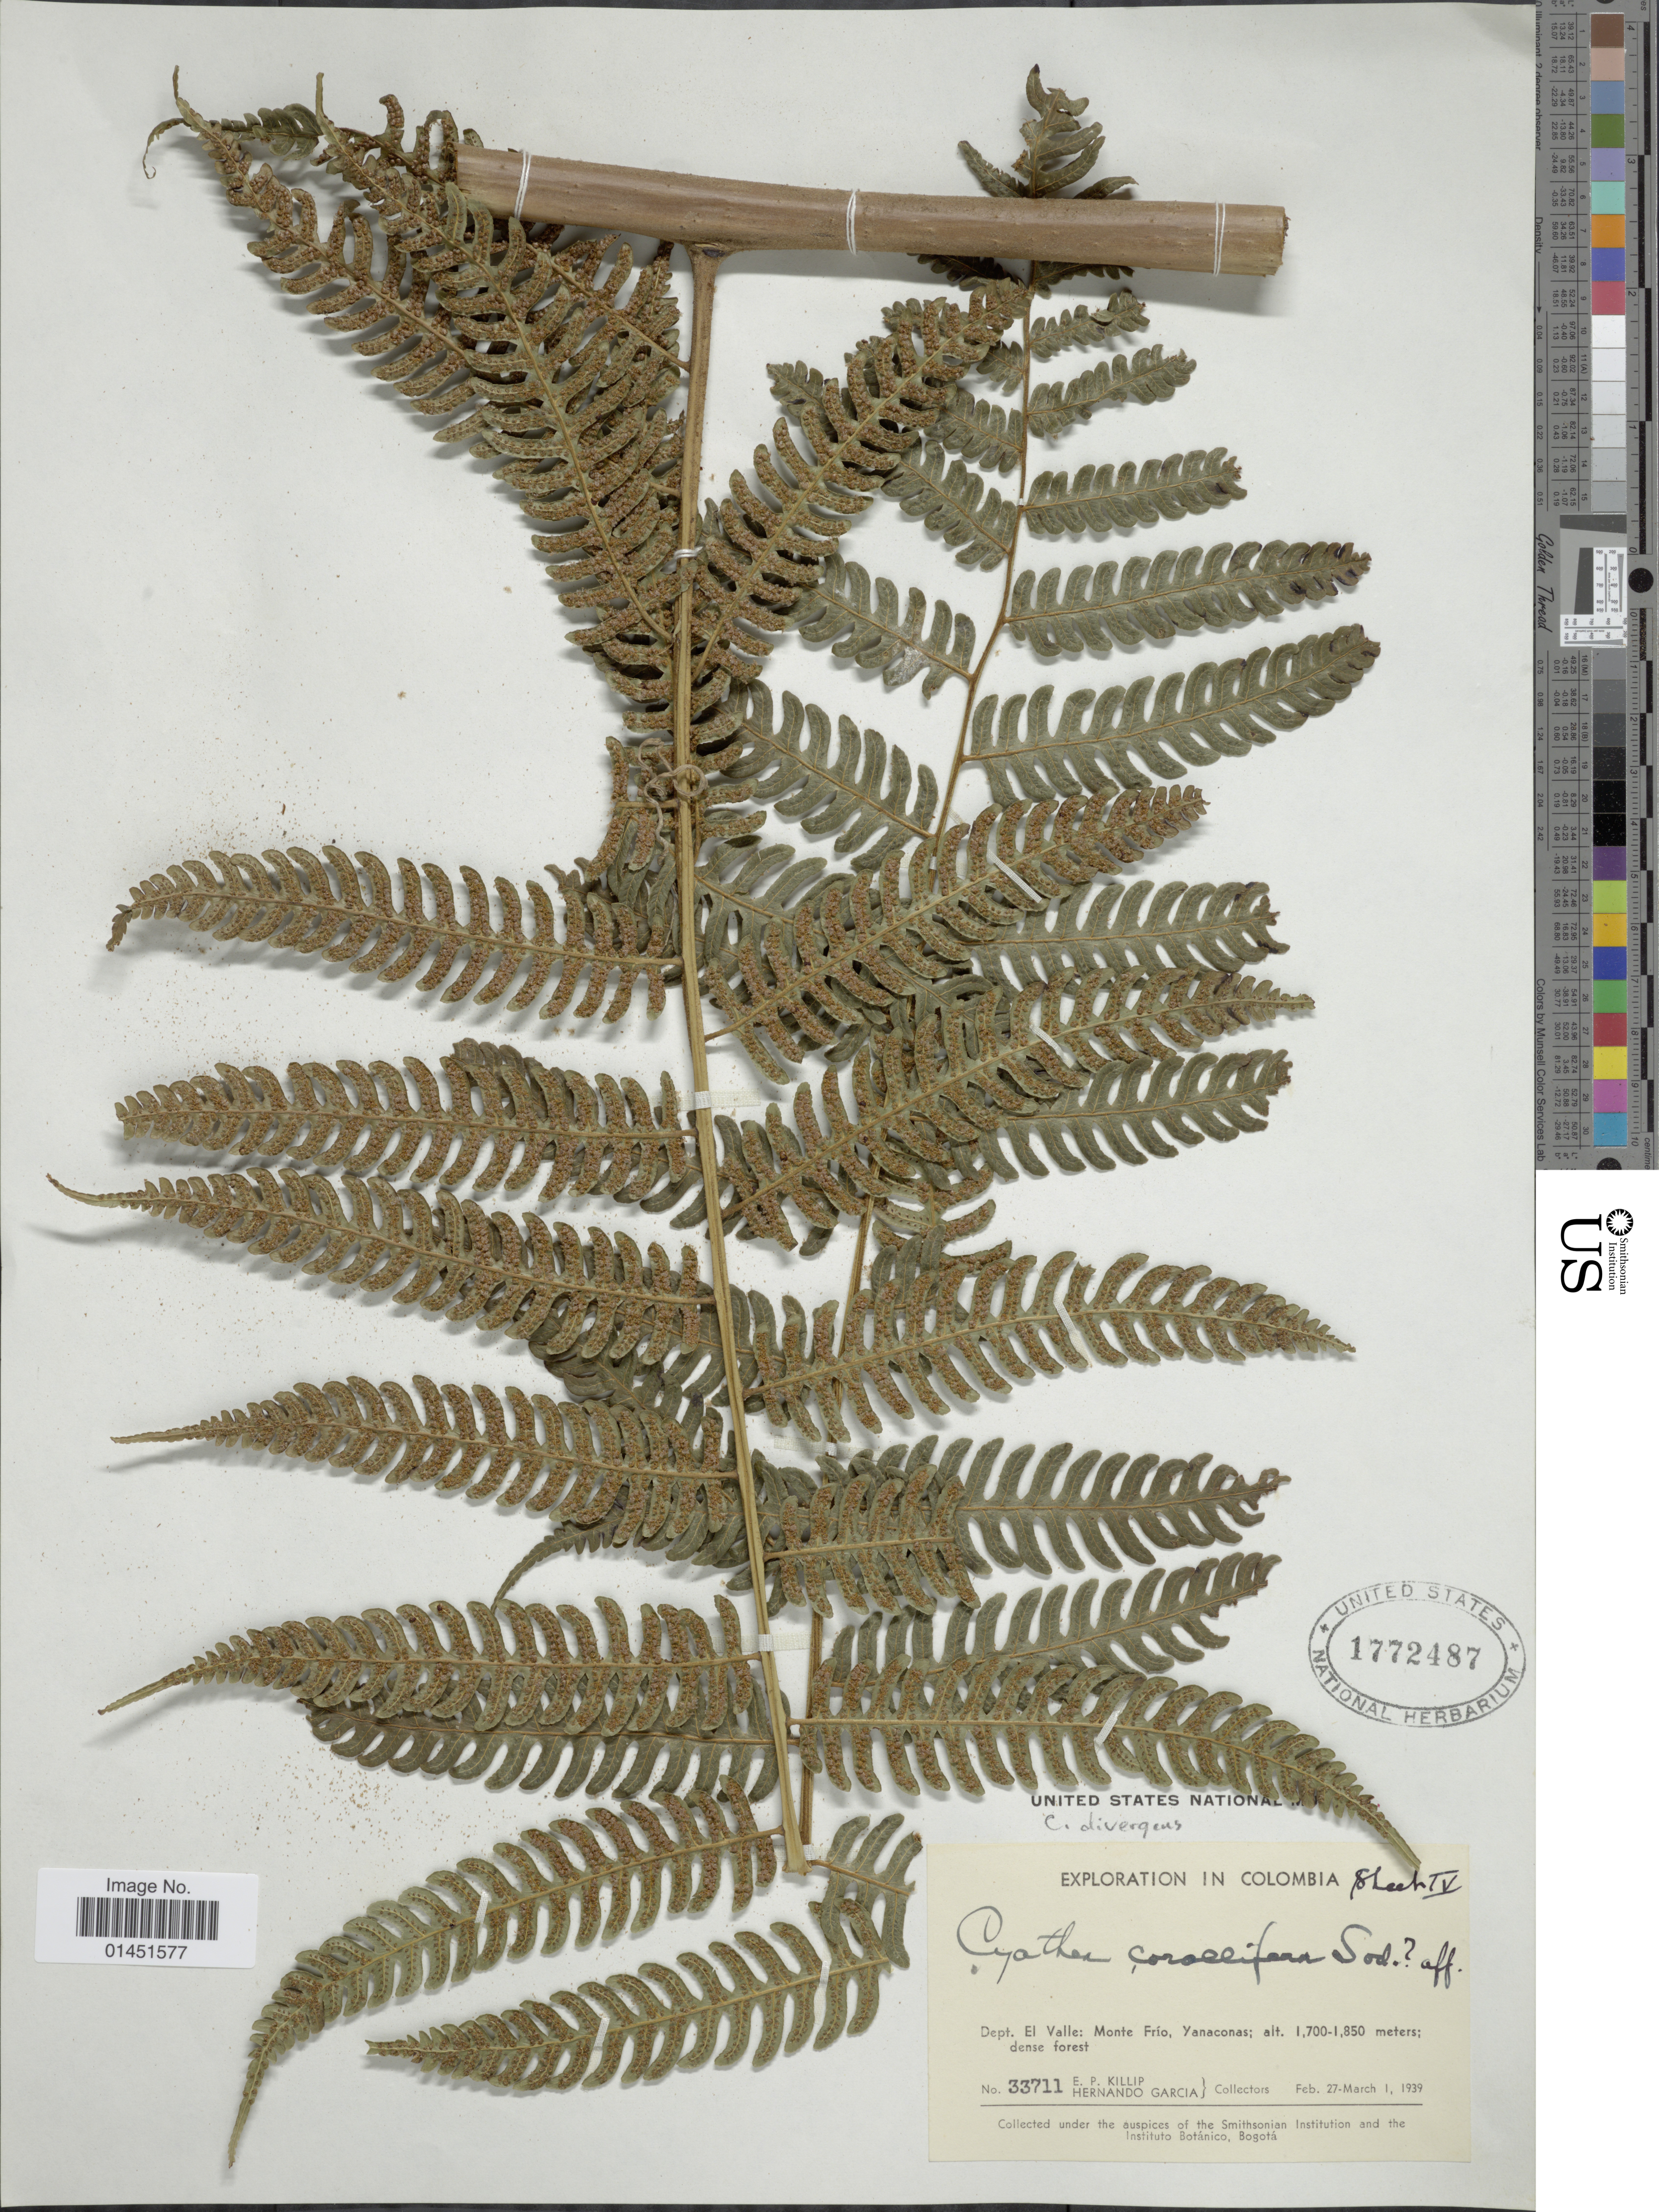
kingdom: Plantae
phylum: Tracheophyta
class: Polypodiopsida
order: Cyatheales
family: Cyatheaceae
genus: Cyathea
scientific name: Cyathea divergens var. divergens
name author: Kunze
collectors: E. P. Killip & H. Garcia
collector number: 33711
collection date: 1939-02-27/1939-03-01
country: Colombia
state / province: Valle del Cauca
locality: Dept. El Valle: Monte Frio, Yanaconas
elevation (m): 1700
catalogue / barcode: US 1772487